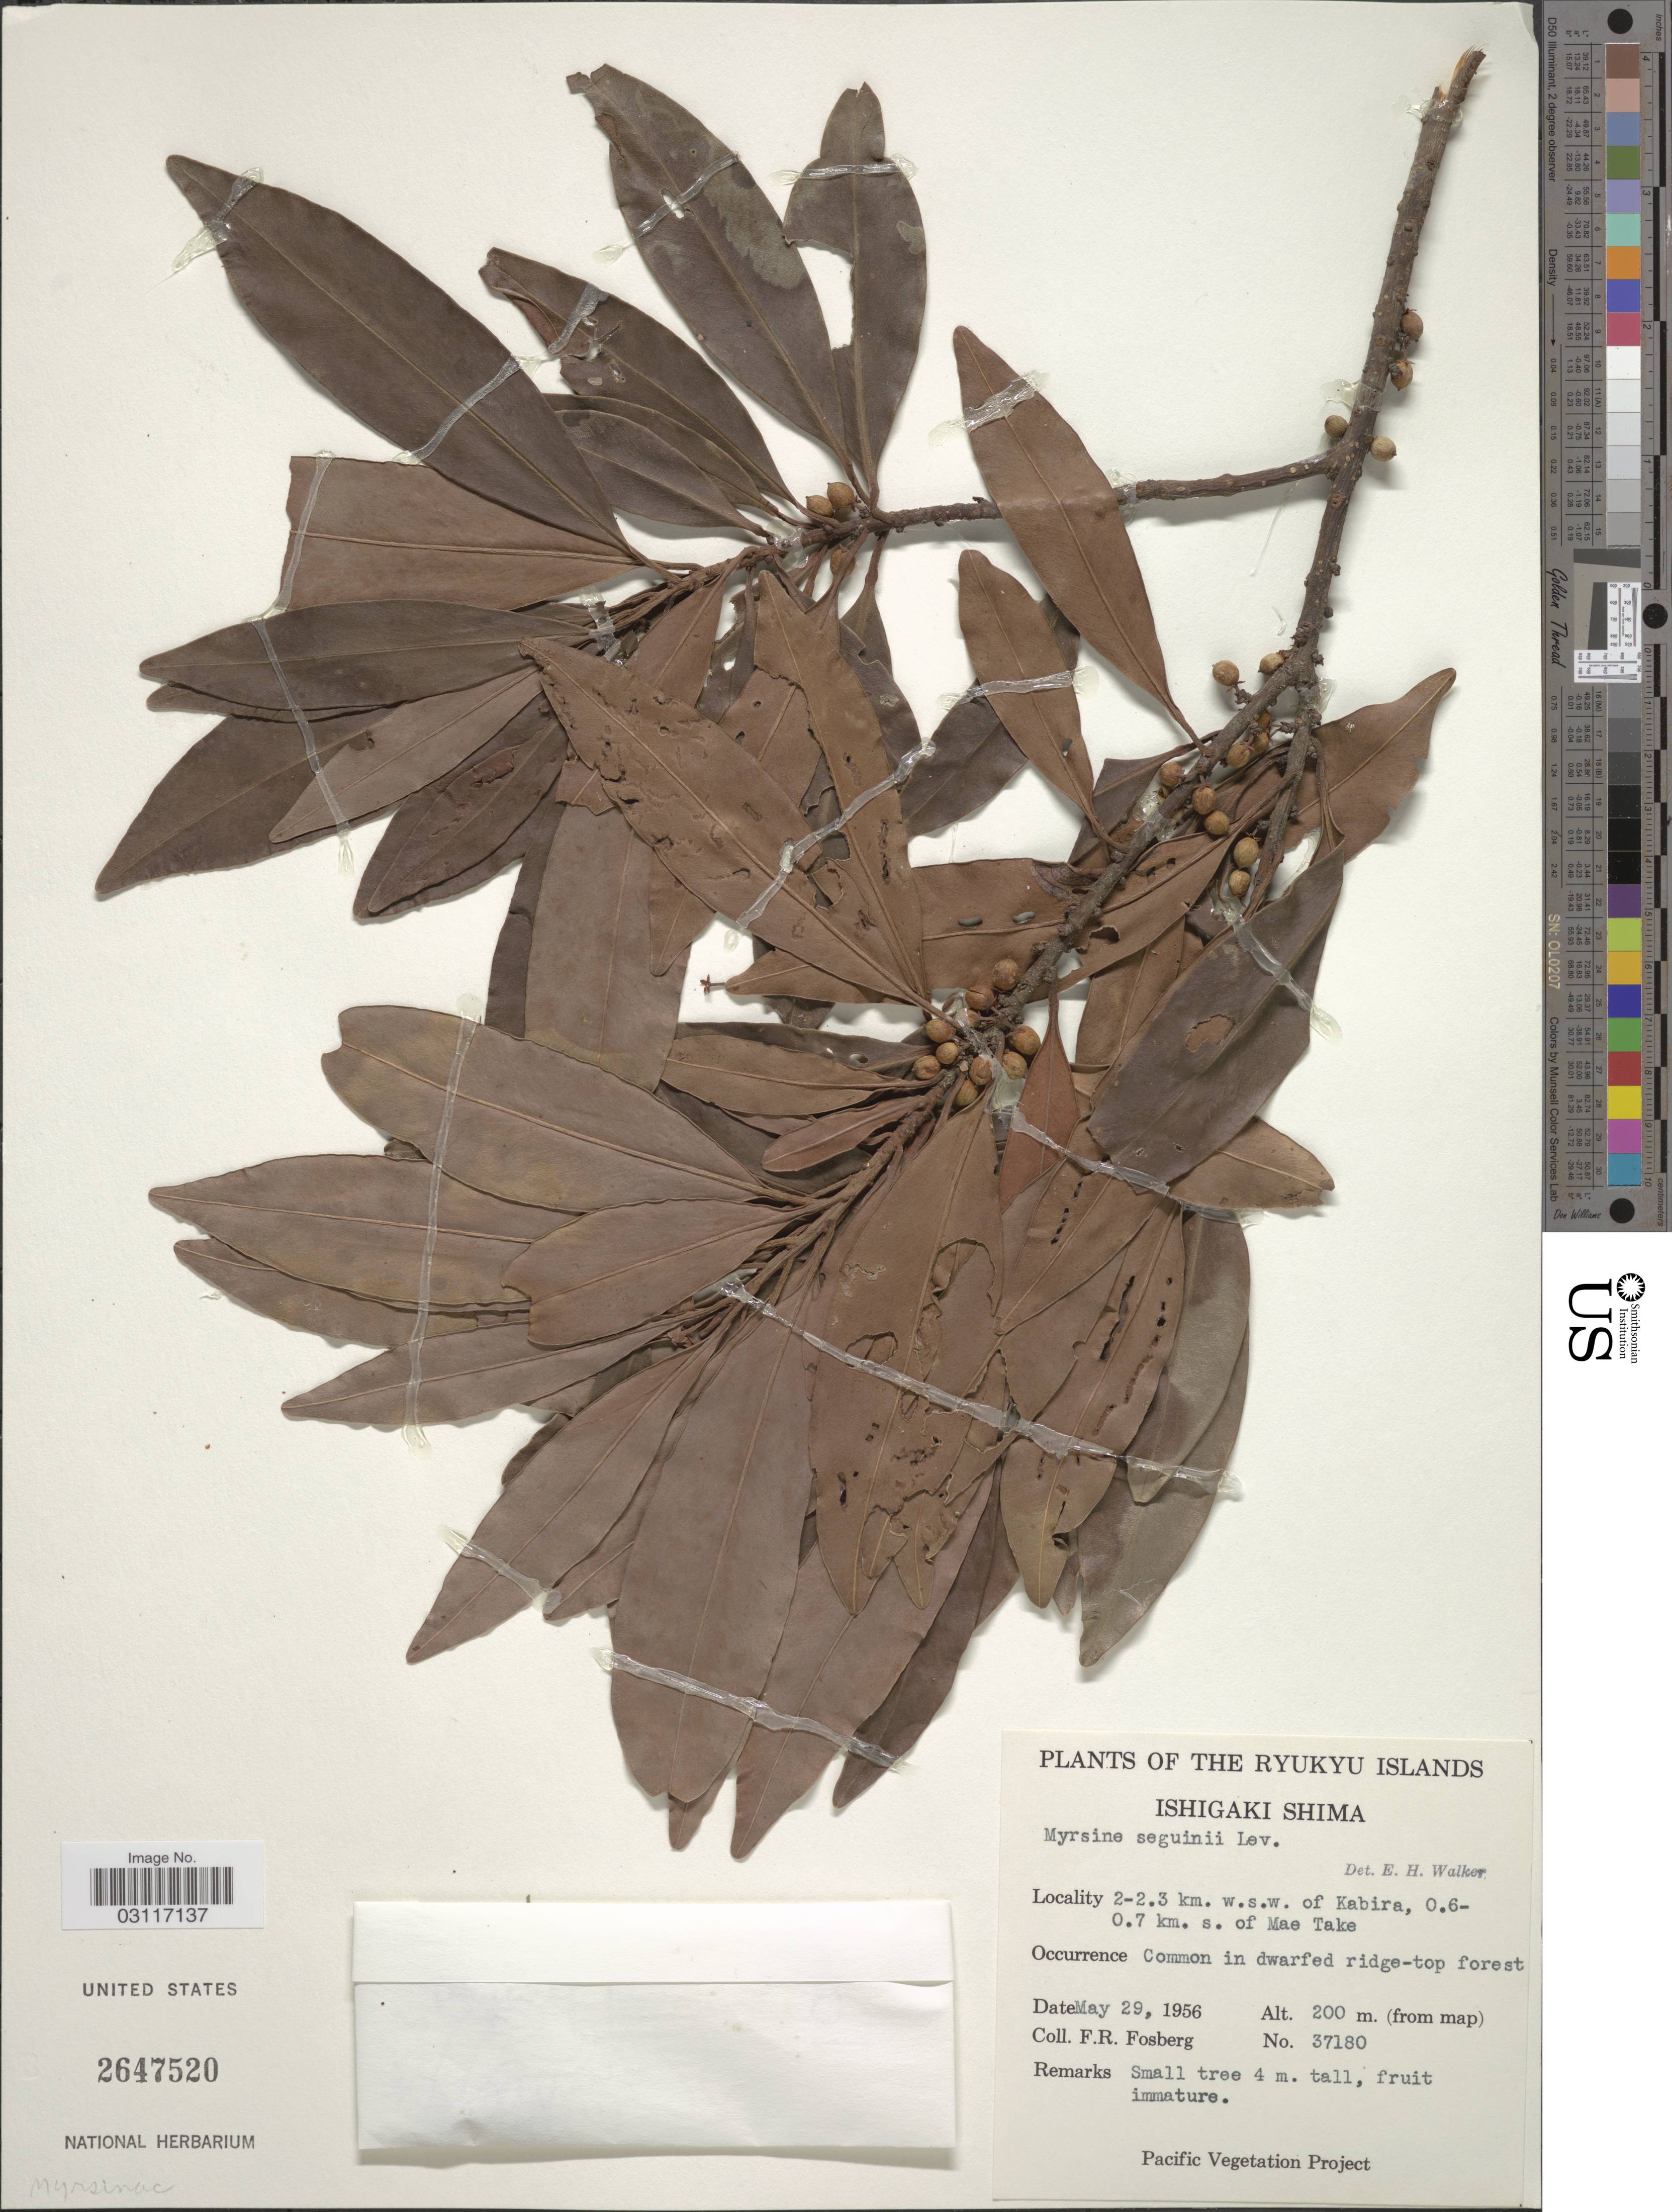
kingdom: Plantae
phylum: Tracheophyta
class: Magnoliopsida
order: Ericales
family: Primulaceae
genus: Myrsine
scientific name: Myrsine seguinii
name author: H. Lév.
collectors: F. R. Fosberg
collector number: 37180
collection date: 1956-05-29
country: Japan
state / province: Okinawa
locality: Ryukyu Islands. Ishigaki Shima. 2-2.3 km. w.s.w. of Kabira, 0.6-0.7 km.s. of Mae Take.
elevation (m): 200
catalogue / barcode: US 2647520